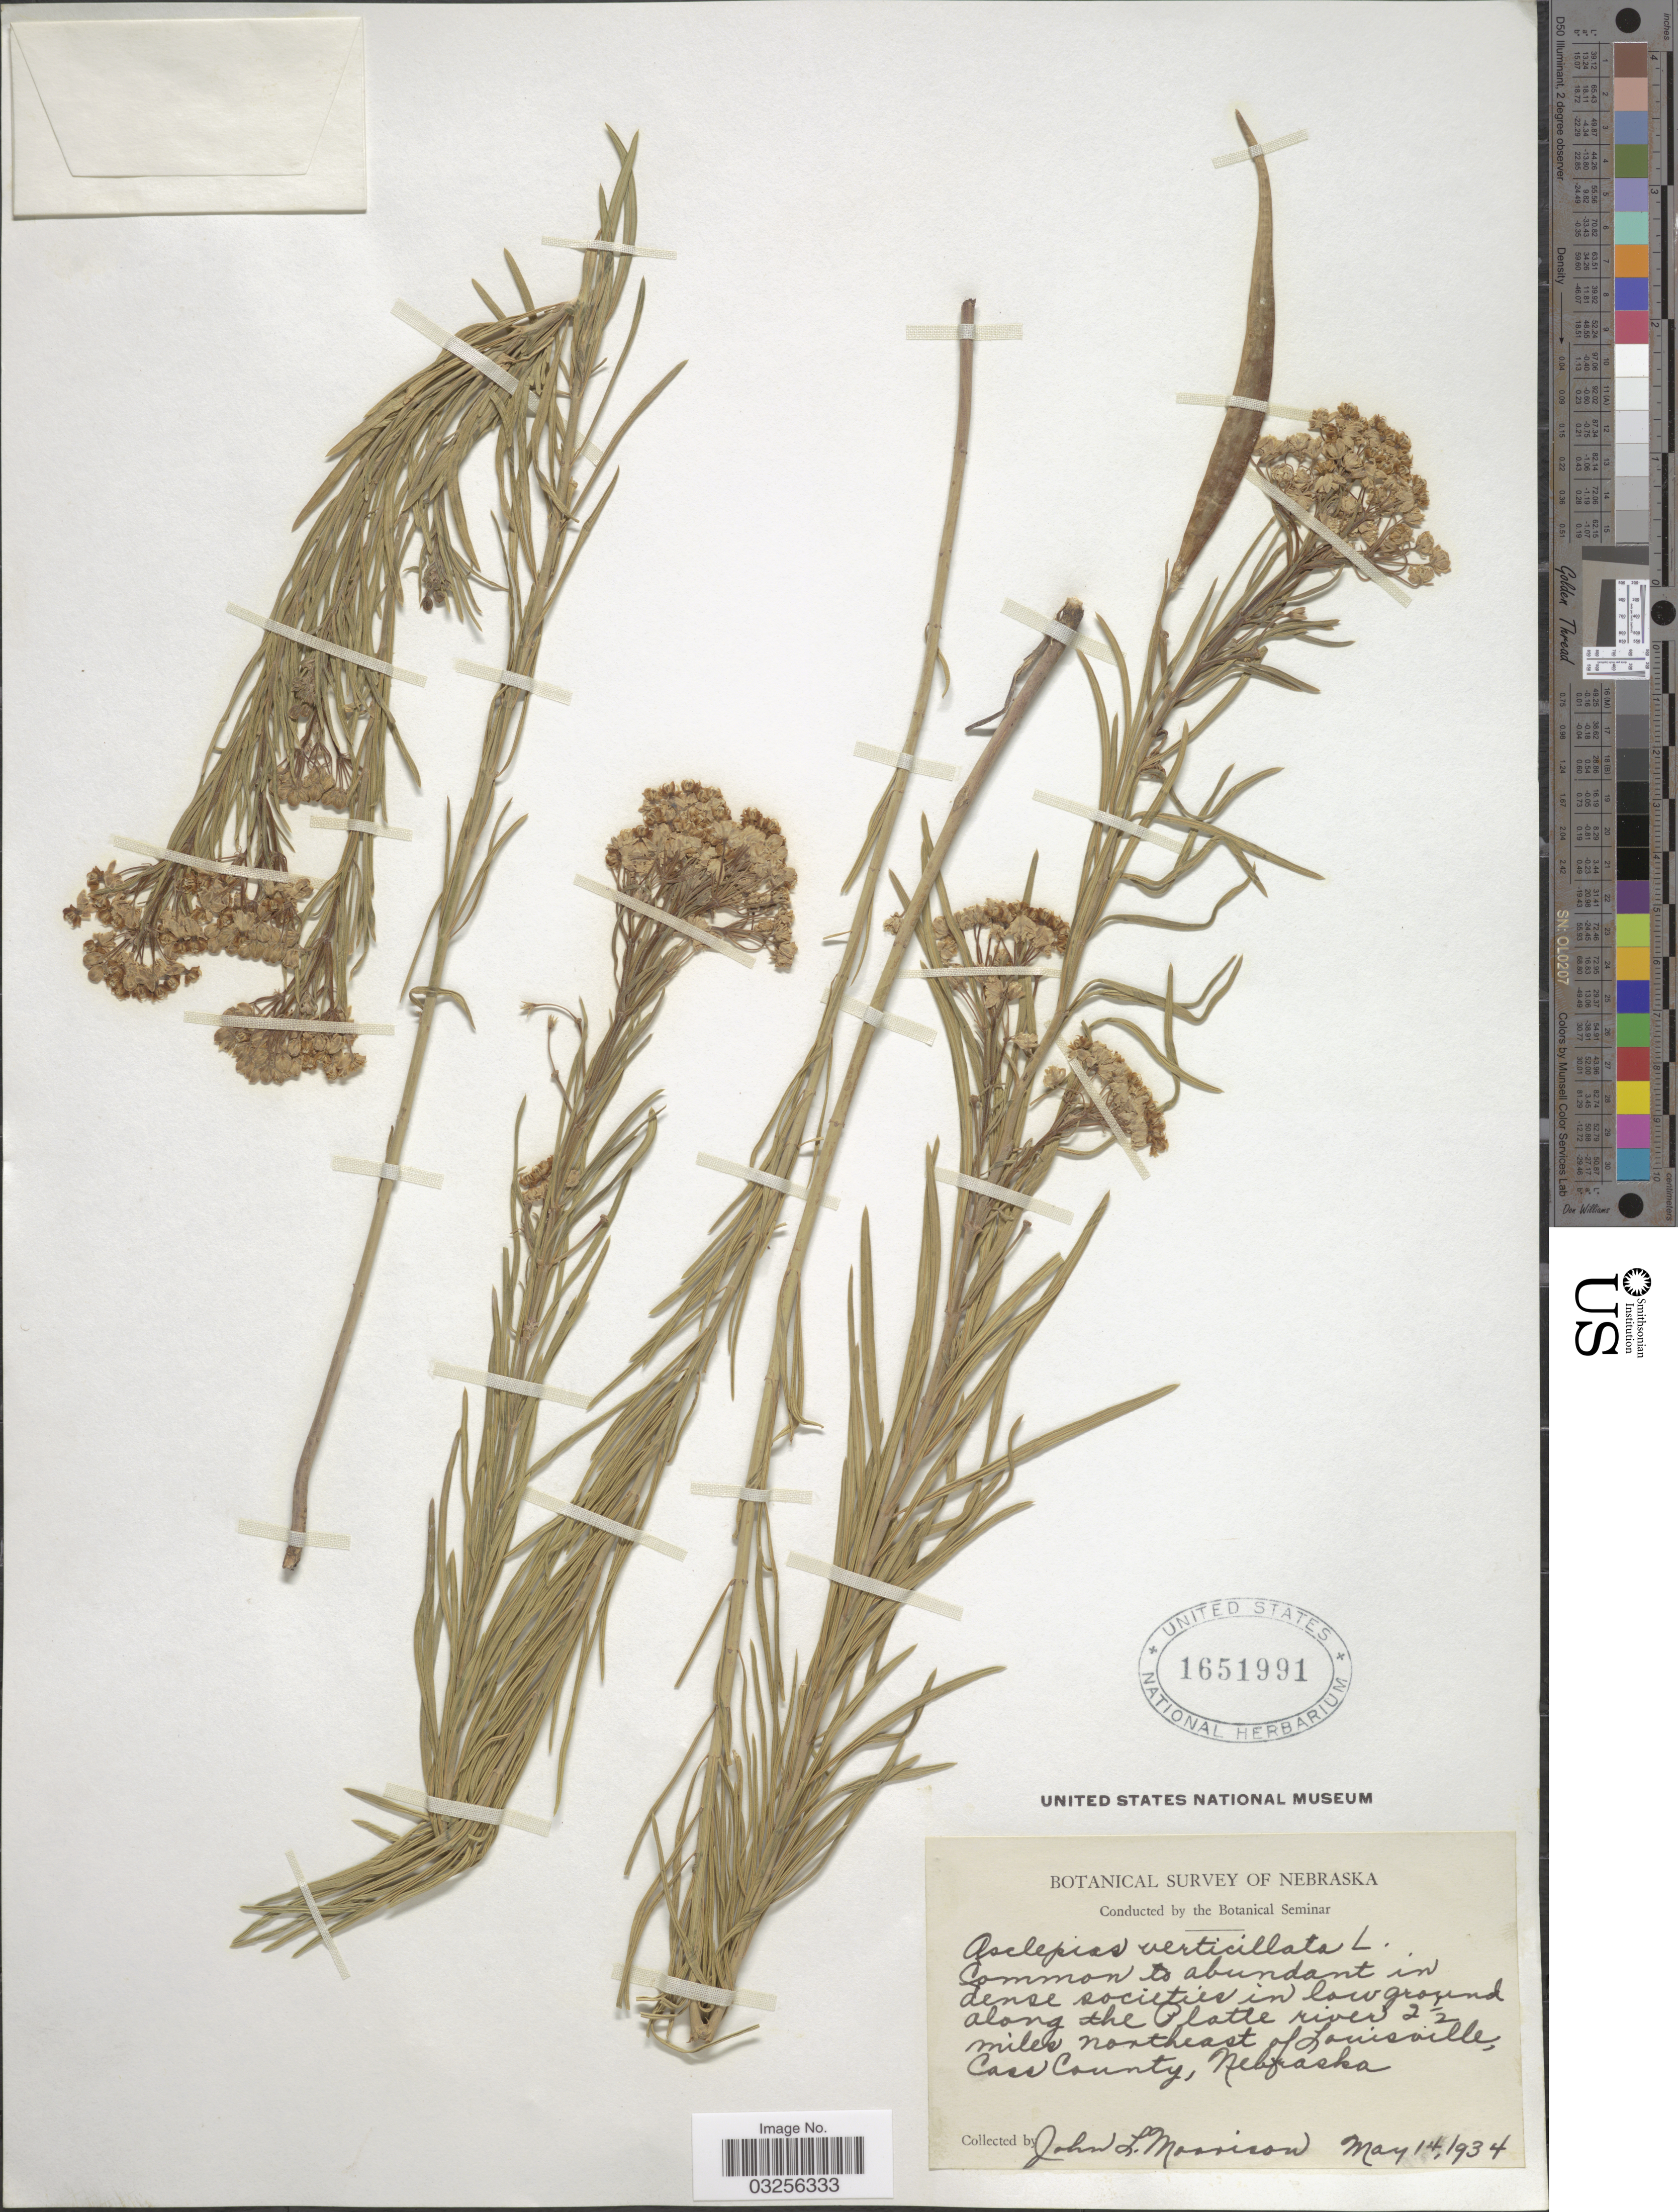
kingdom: Plantae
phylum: Tracheophyta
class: Magnoliopsida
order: Gentianales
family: Apocynaceae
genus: Asclepias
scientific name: Asclepias verticillata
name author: L.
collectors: W. Morrison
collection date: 1934-05-14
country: United States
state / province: Nebraska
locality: Common to abundant in dense societies in low ground along the Platte river 2½ miles northeast of Louisville, Cass County.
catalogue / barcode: US 1651991